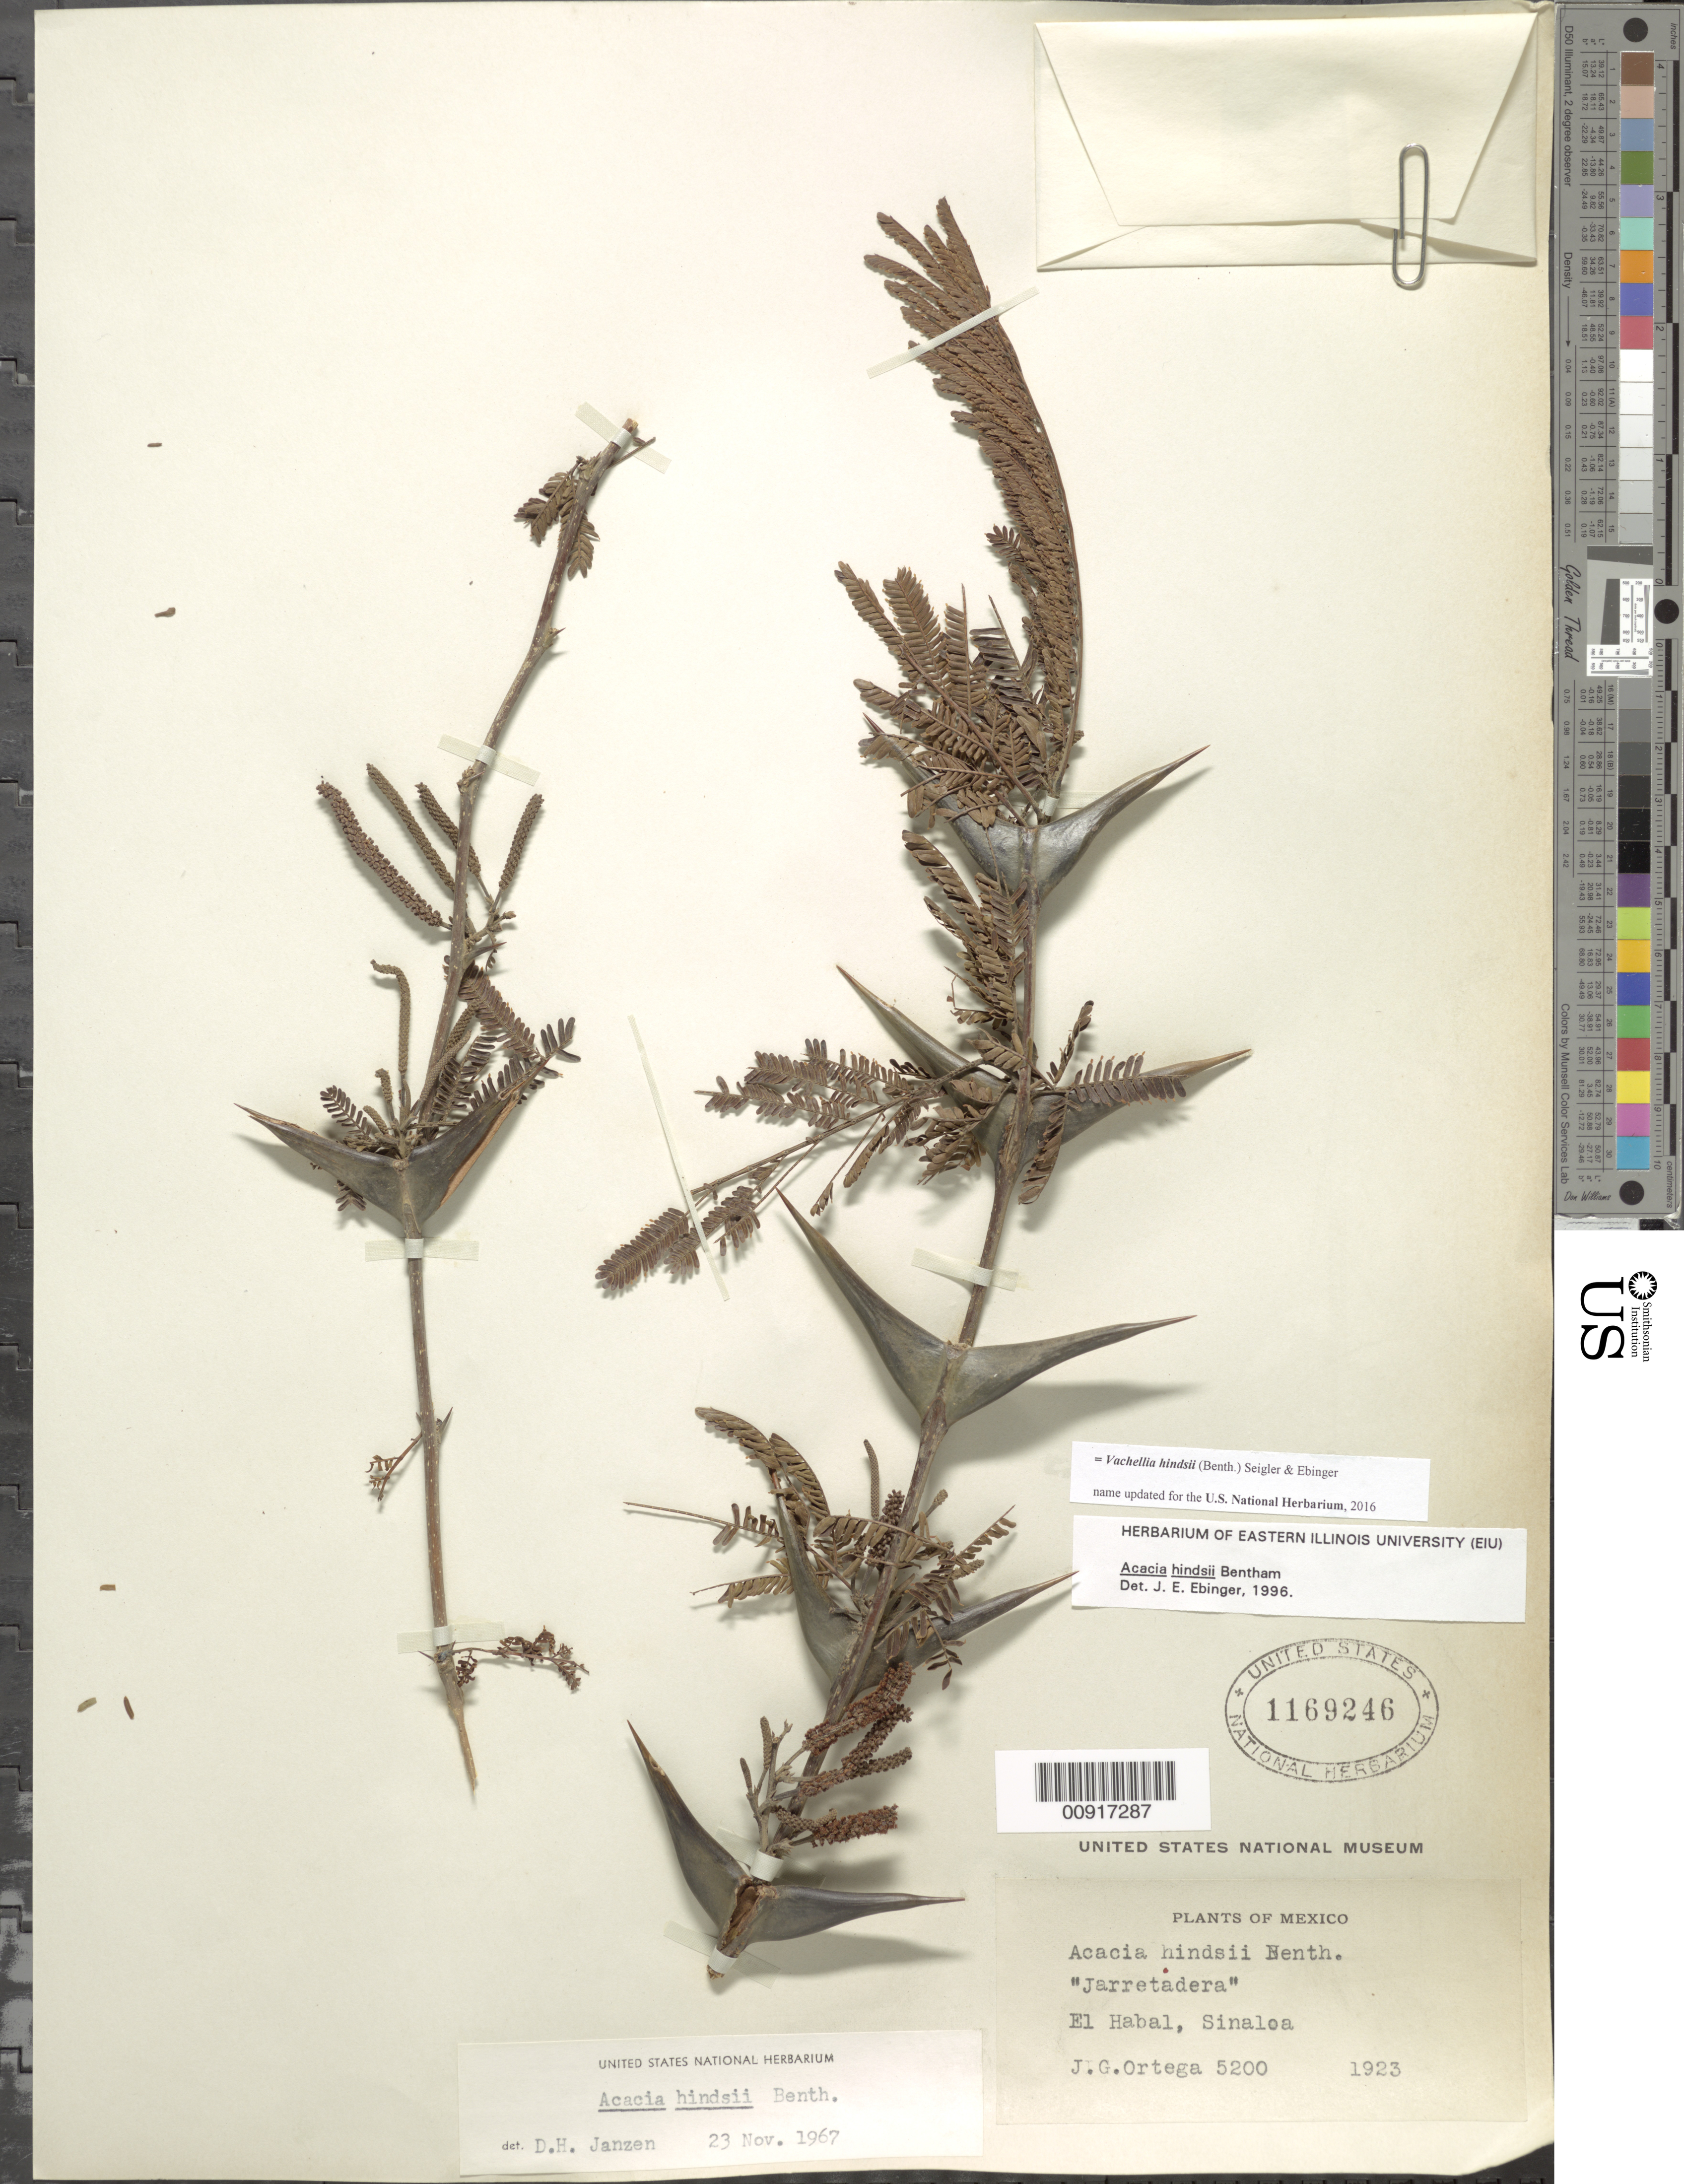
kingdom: Plantae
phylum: Tracheophyta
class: Magnoliopsida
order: Fabales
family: Fabaceae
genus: Vachellia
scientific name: Vachellia hindsii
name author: (Benth.) Seigler & Ebinger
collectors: J. Ortega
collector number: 5200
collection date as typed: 1923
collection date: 1923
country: Mexico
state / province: Sinaloa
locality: El Habal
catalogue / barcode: US 1169246